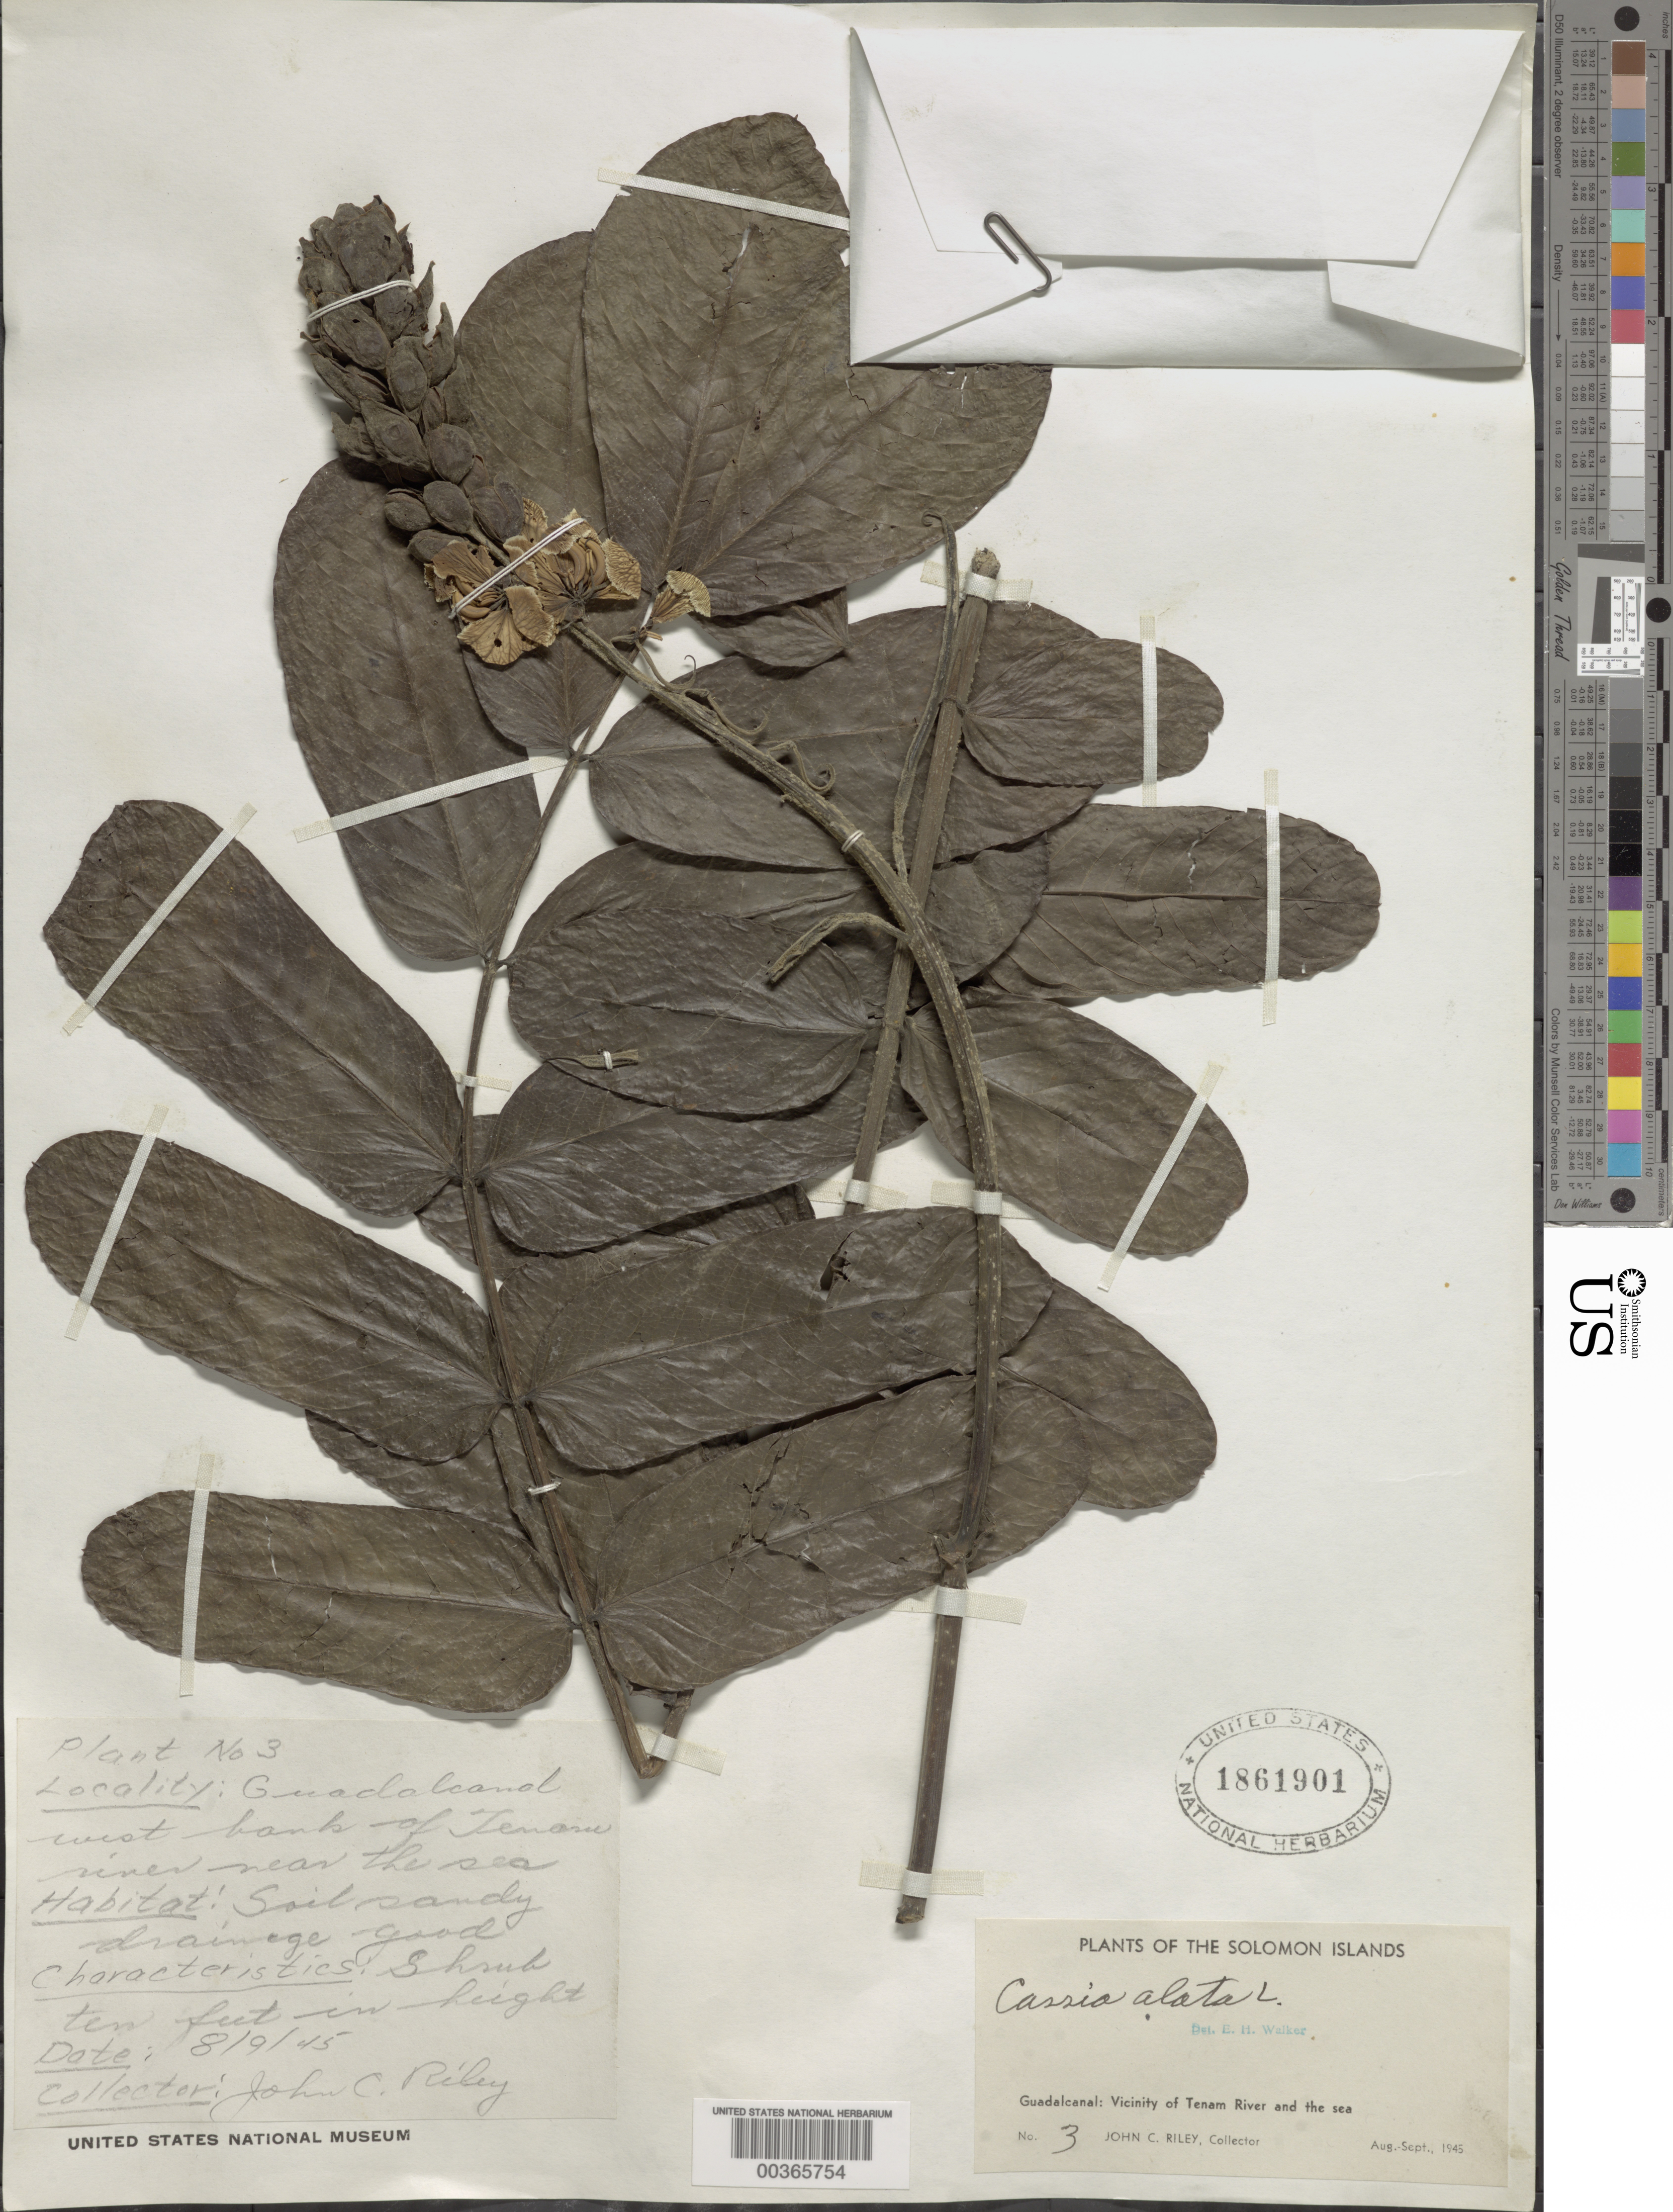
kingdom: Plantae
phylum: Tracheophyta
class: Magnoliopsida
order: Fabales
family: Fabaceae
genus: Senna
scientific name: Senna alata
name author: (L.) Roxb.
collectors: J. C. Riley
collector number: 3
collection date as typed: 09 Aug 1945 or 08 Sep 1945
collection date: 1945-08-09 or 1945-09-08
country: Solomon Islands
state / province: Guadalcanal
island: Guadalcanal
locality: W bank of tenam river near the sea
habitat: Soil sandy; good drainage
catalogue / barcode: US 1861901